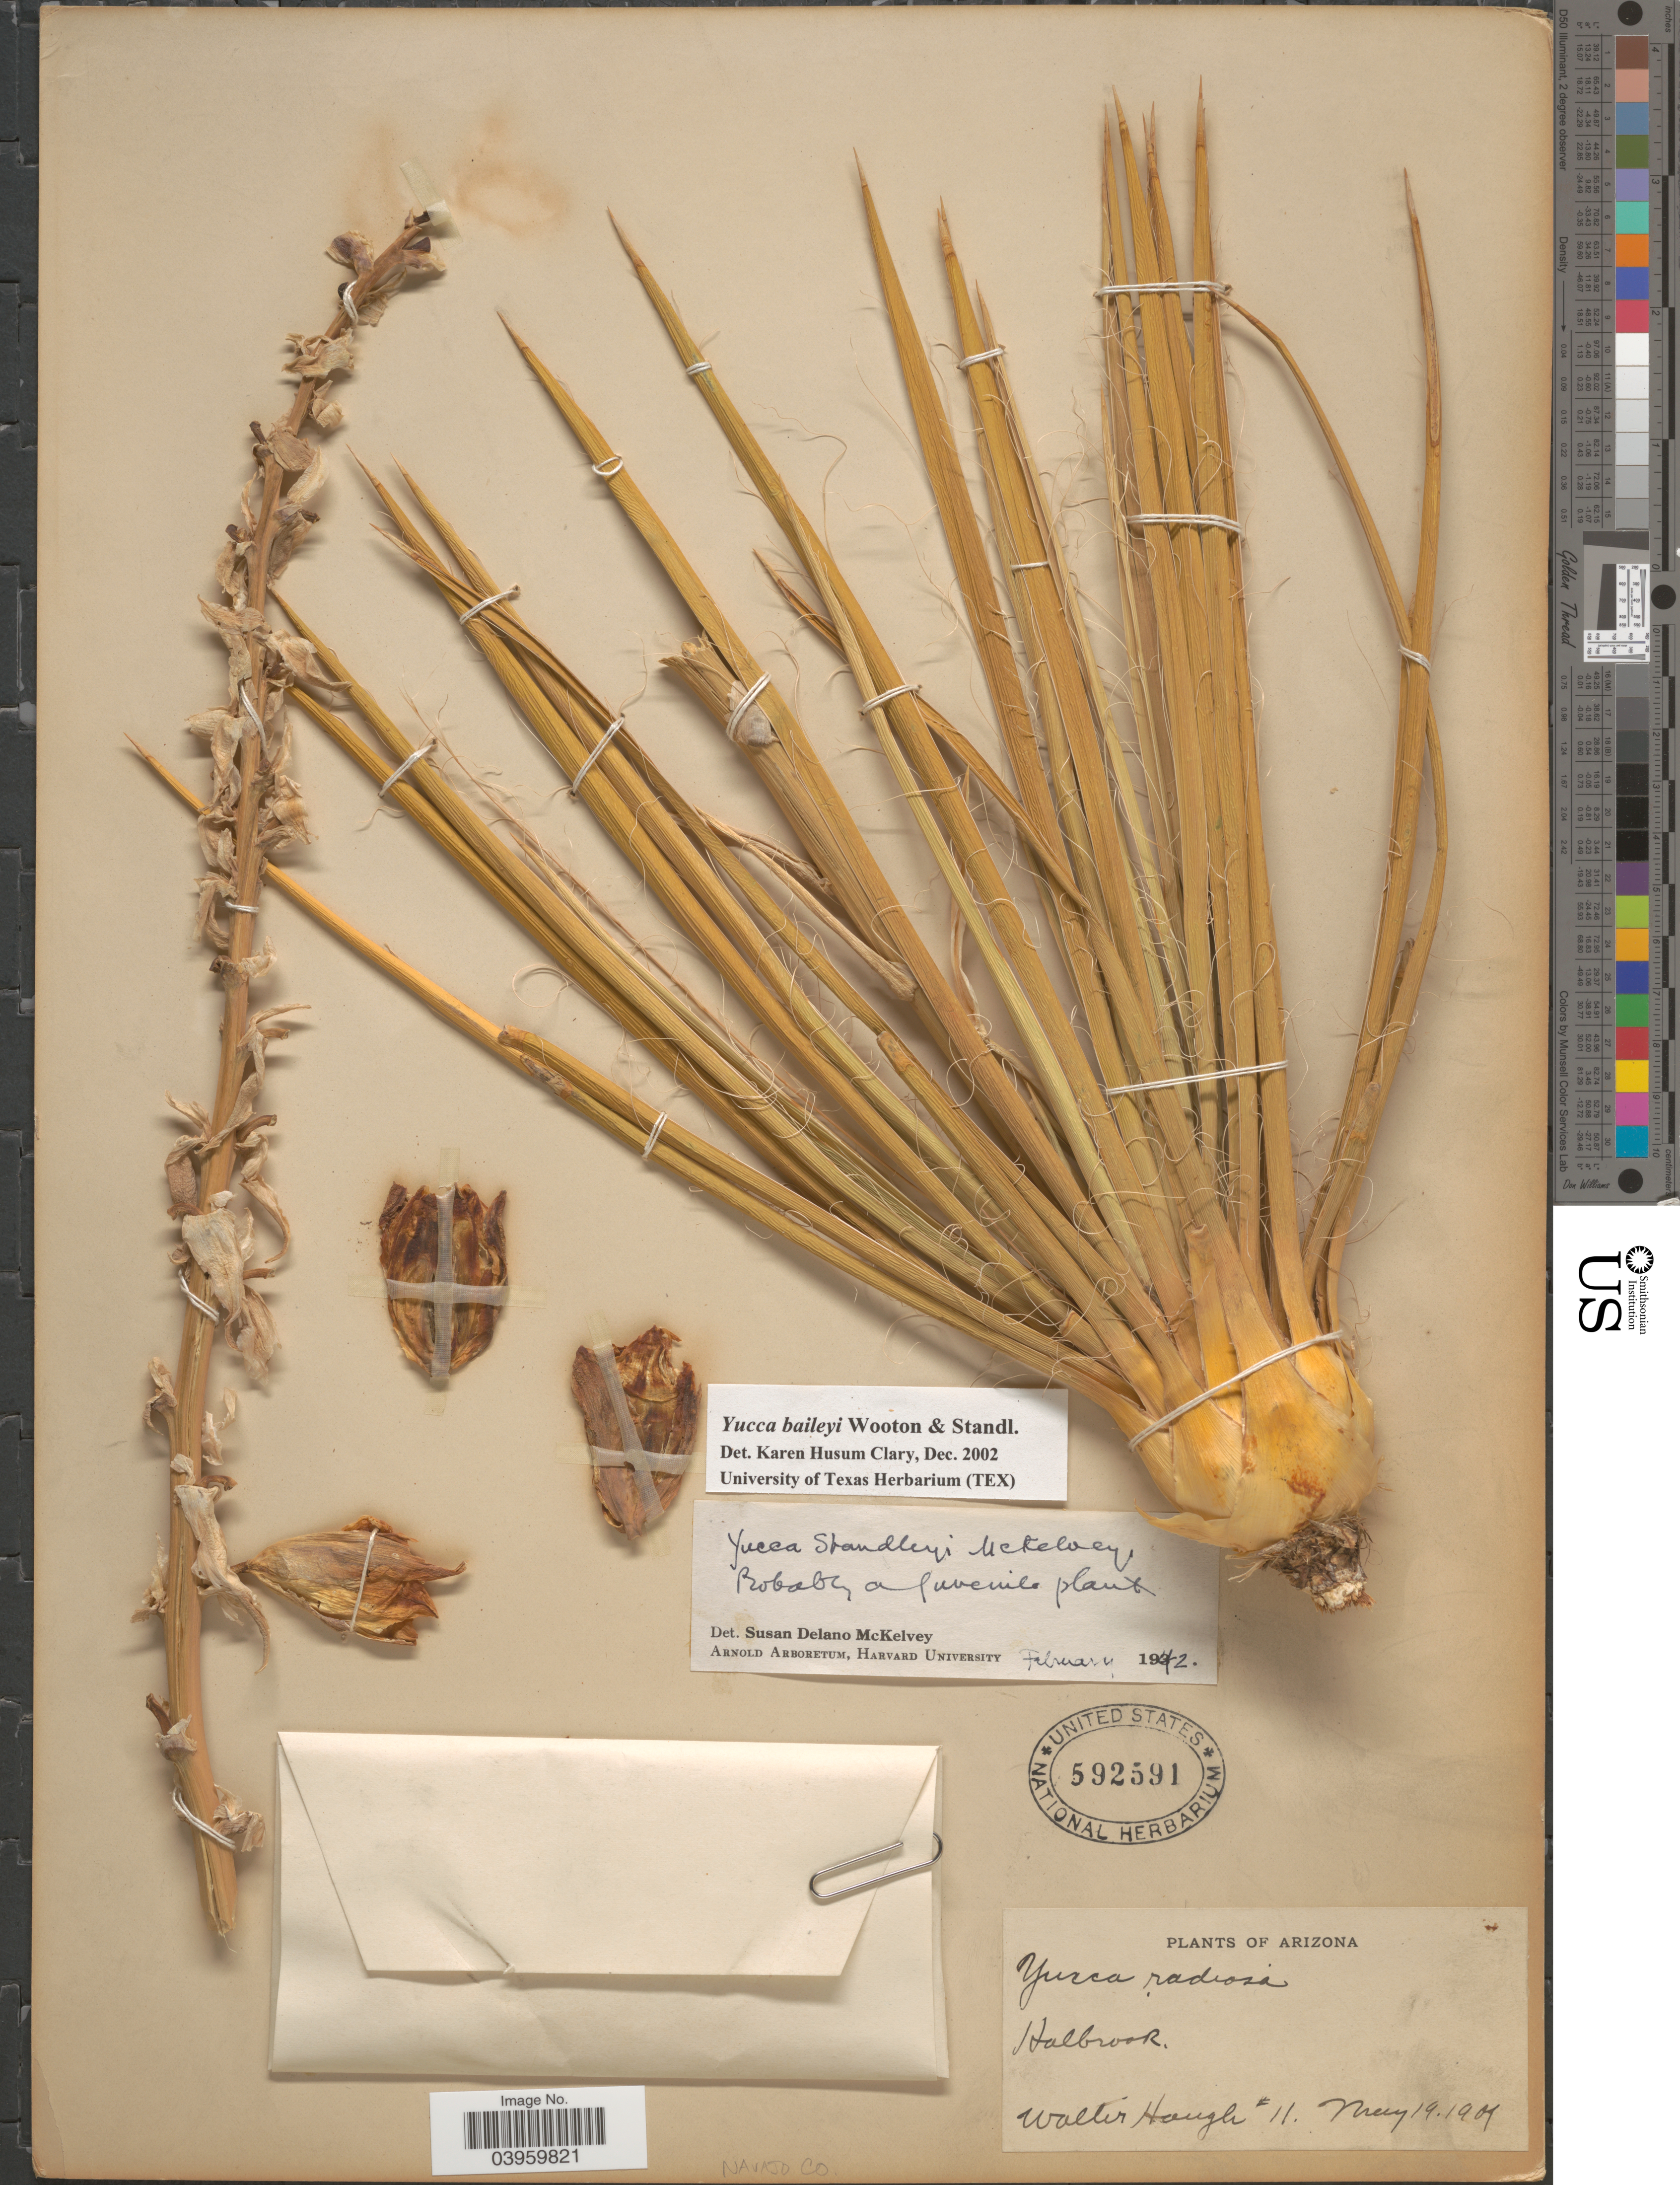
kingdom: Plantae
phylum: Tracheophyta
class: Liliopsida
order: Asparagales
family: Asparagaceae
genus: Yucca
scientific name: Yucca baileyi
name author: Wooton & Standl.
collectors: W. Hough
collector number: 11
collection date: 1904-05-19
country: United States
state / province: Arizona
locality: Navajo Co. Holbrook.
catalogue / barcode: US 592591